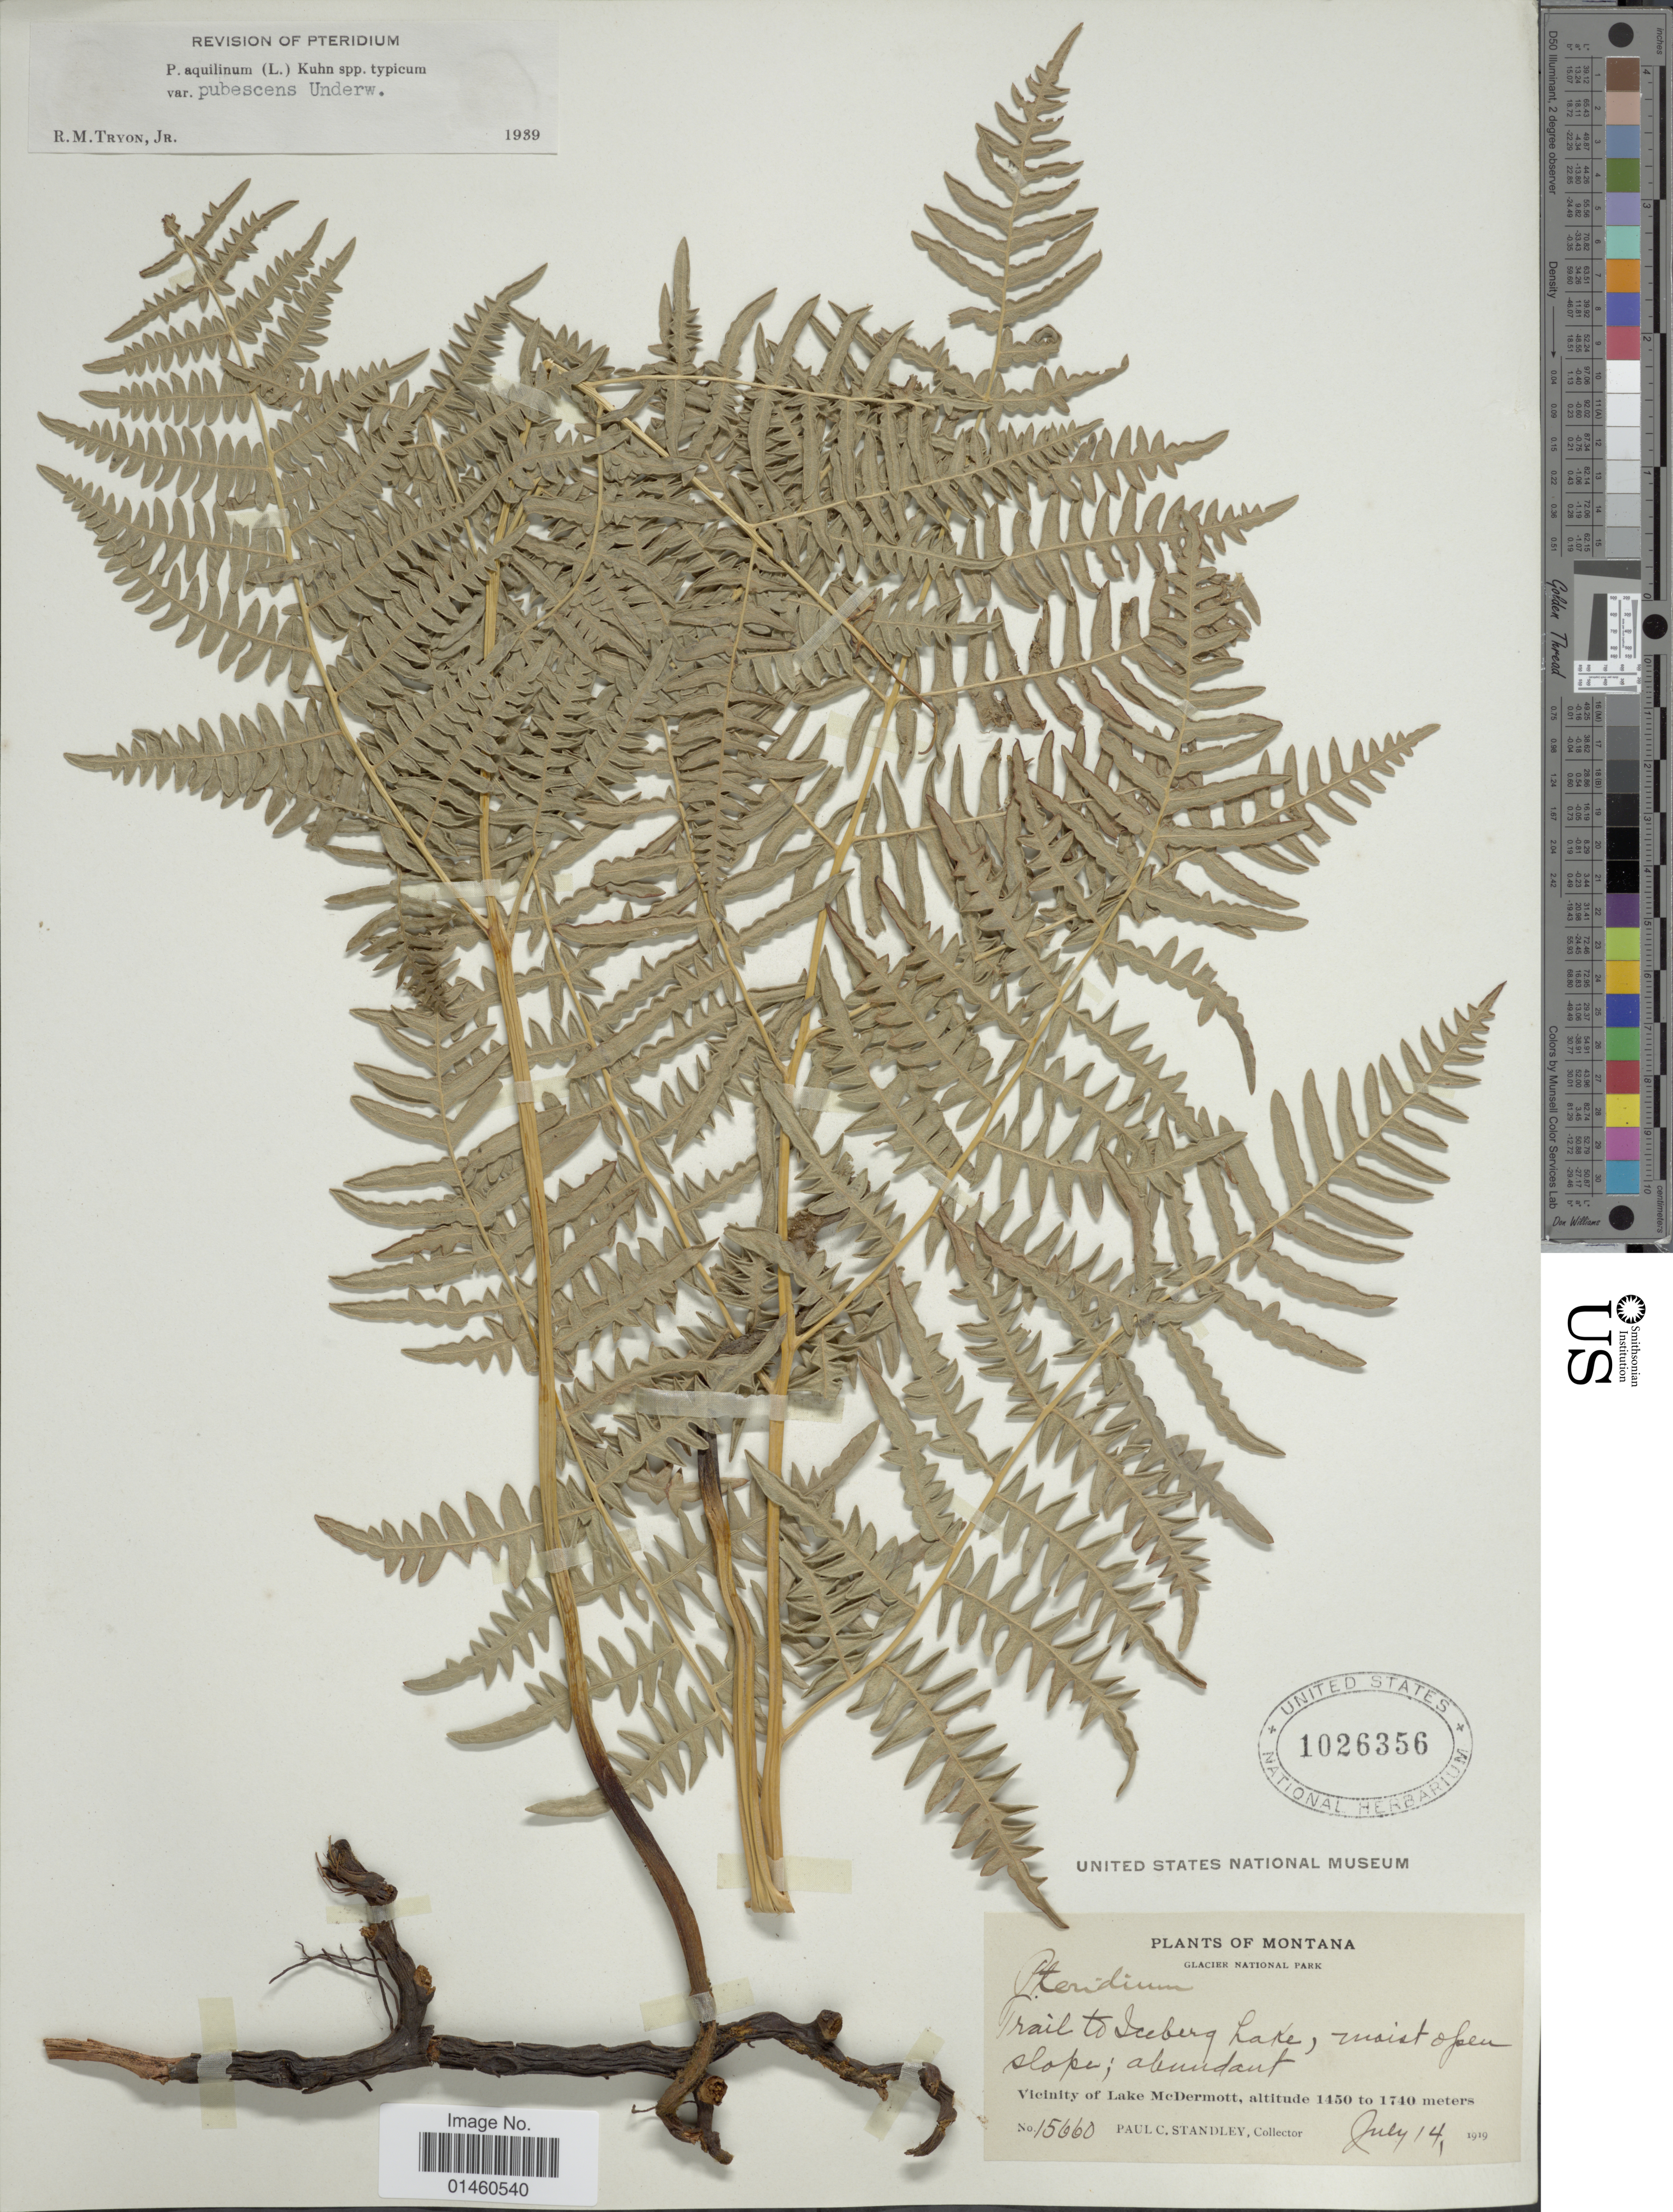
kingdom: Plantae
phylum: Tracheophyta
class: Polypodiopsida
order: Polypodiales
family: Dennstaedtiaceae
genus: Pteridium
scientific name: Pteridium pubescens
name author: (Underw.) Christenh.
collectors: P. C. Standley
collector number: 15660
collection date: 1919-07-14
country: United States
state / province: Montana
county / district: Glacier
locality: Glacier National Park, vicinity of Lake McDermott.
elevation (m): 1450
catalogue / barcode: US 1026356